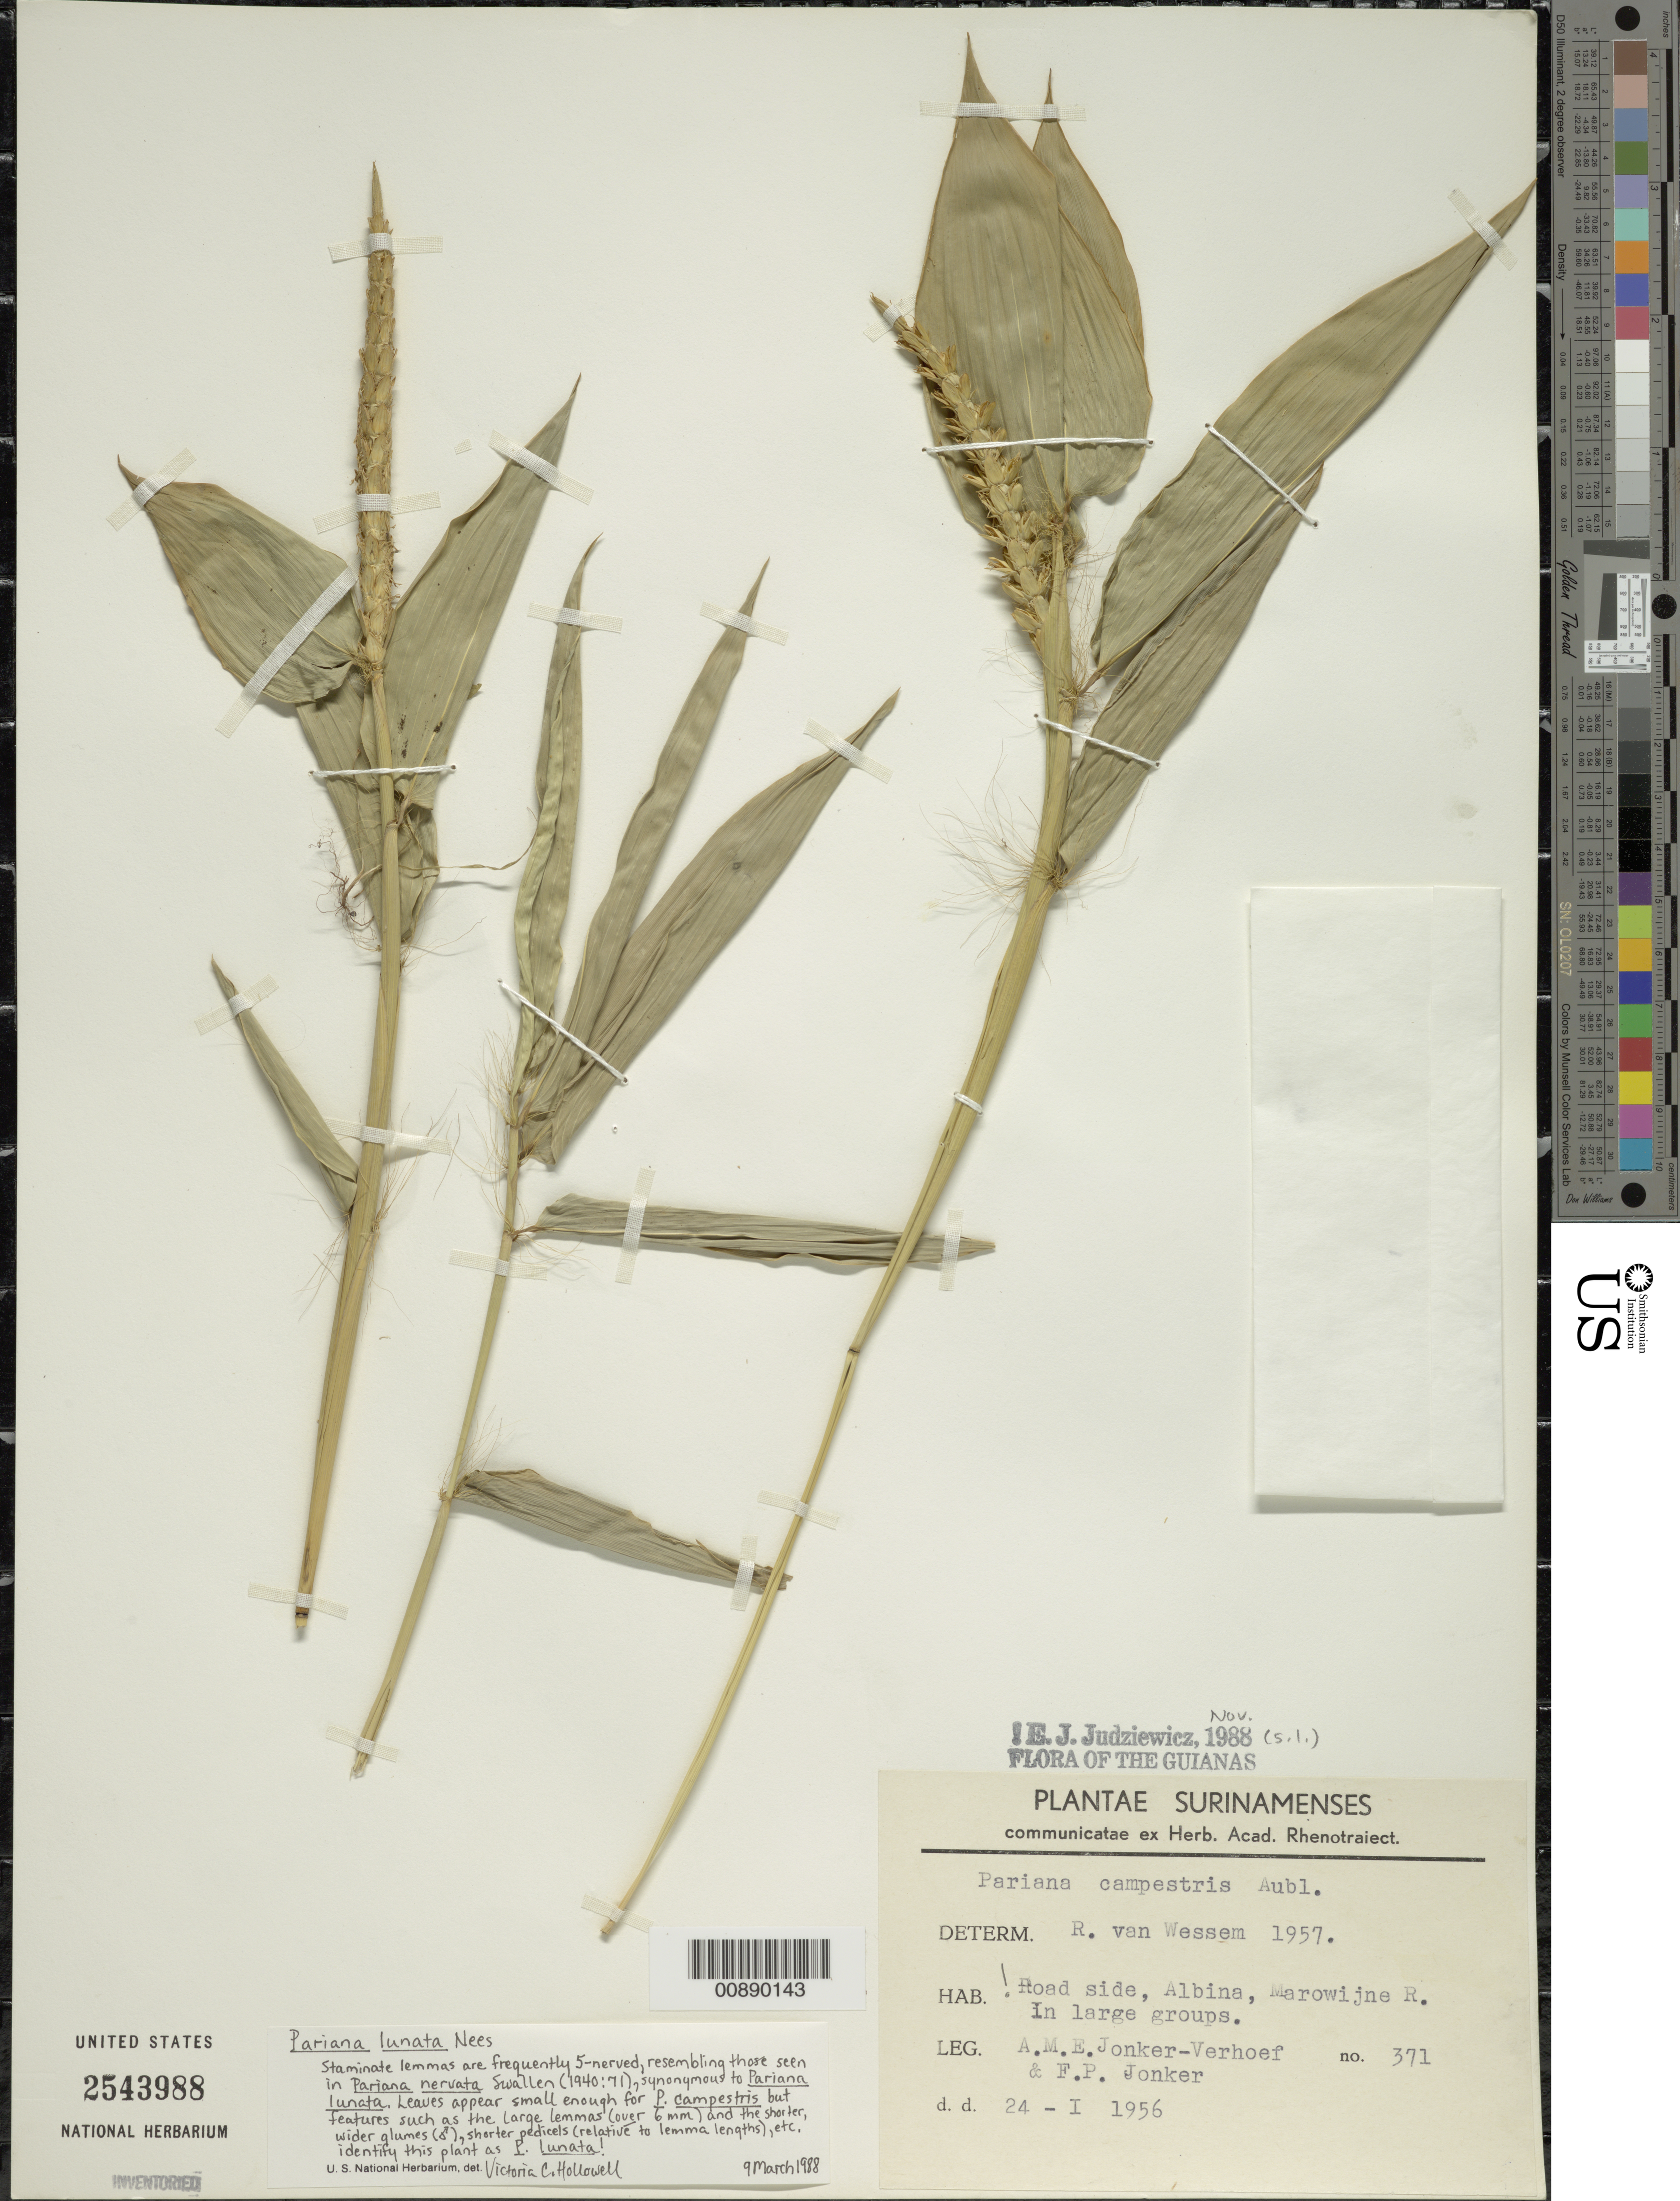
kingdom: Plantae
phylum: Tracheophyta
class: Liliopsida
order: Poales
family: Poaceae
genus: Pariana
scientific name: Pariana campestris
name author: Aubl.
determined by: van Wessem, R.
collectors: A. M. Jonker & F. P. Jonker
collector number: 371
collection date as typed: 24-Jan-56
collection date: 1956-01-24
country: Suriname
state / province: Marowijne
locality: Albina, Marowijne R.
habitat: Roadside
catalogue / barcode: US 2543988